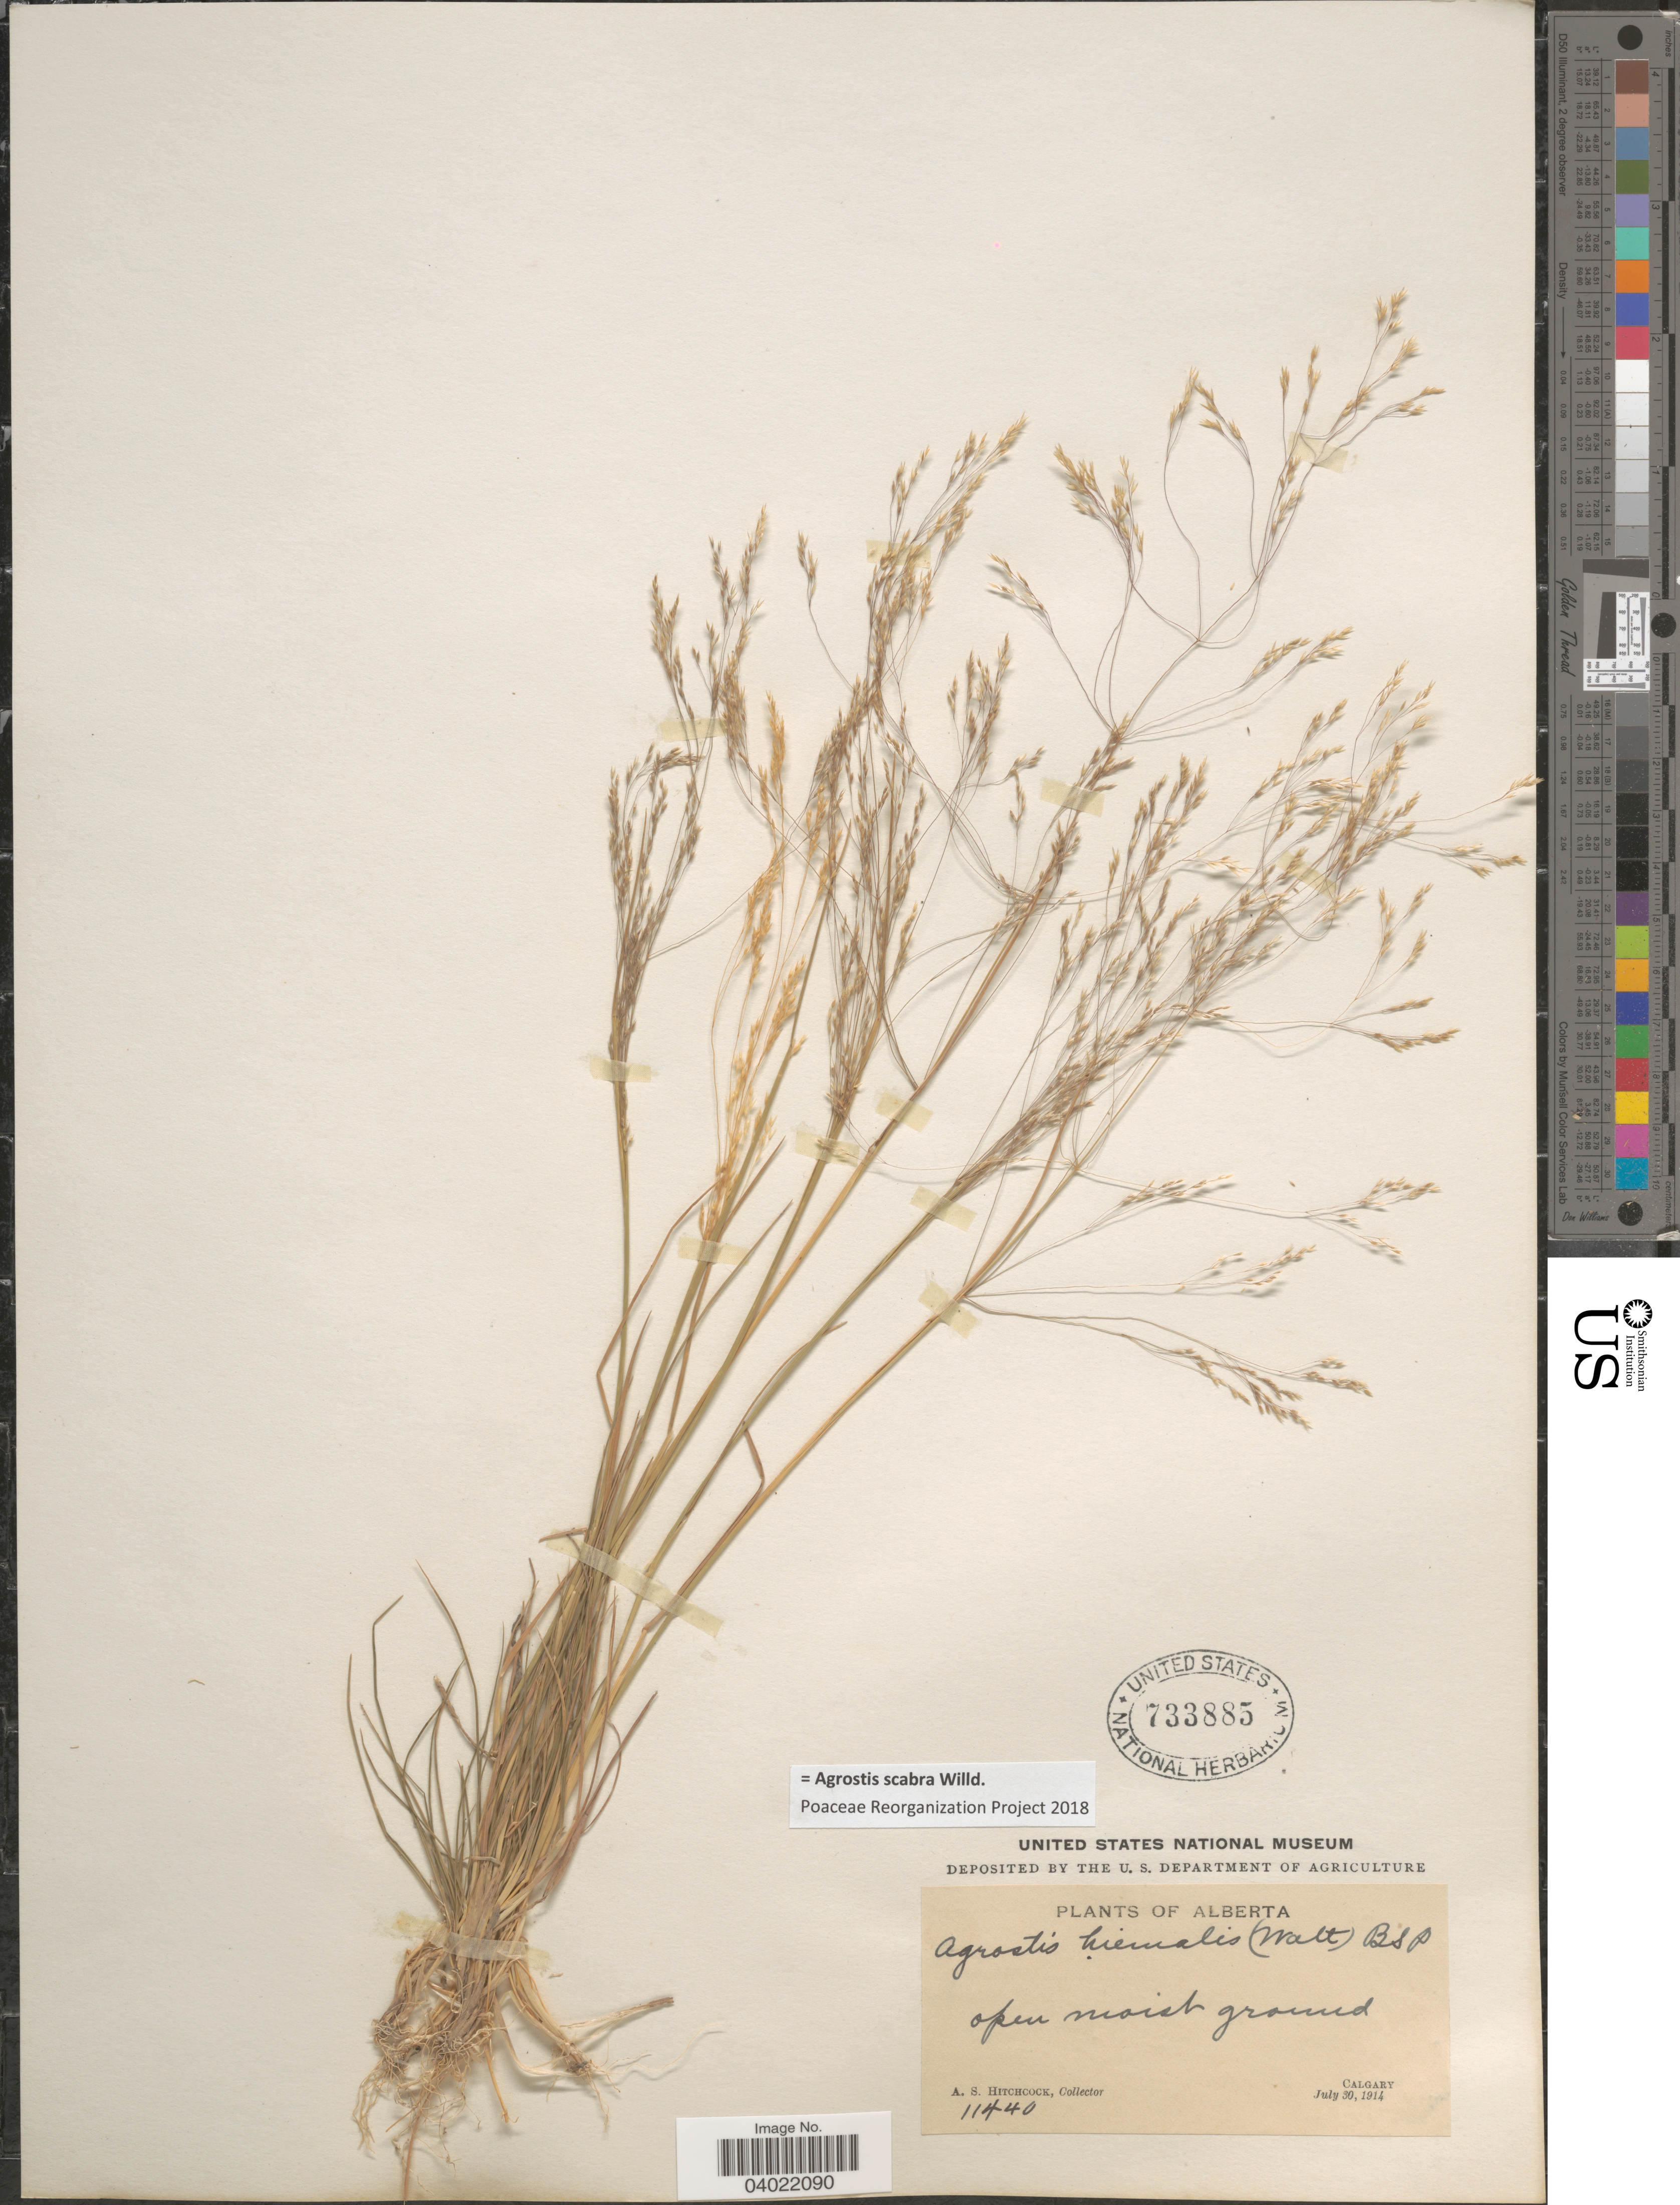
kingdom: Plantae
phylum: Tracheophyta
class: Liliopsida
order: Poales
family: Poaceae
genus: Agrostis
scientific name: Agrostis scabra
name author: Willd.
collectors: A. S. Hitchcock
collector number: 11440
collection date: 1914-07-30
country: Canada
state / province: Alberta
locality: Open moist ground. Calgary.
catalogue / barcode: US 733885